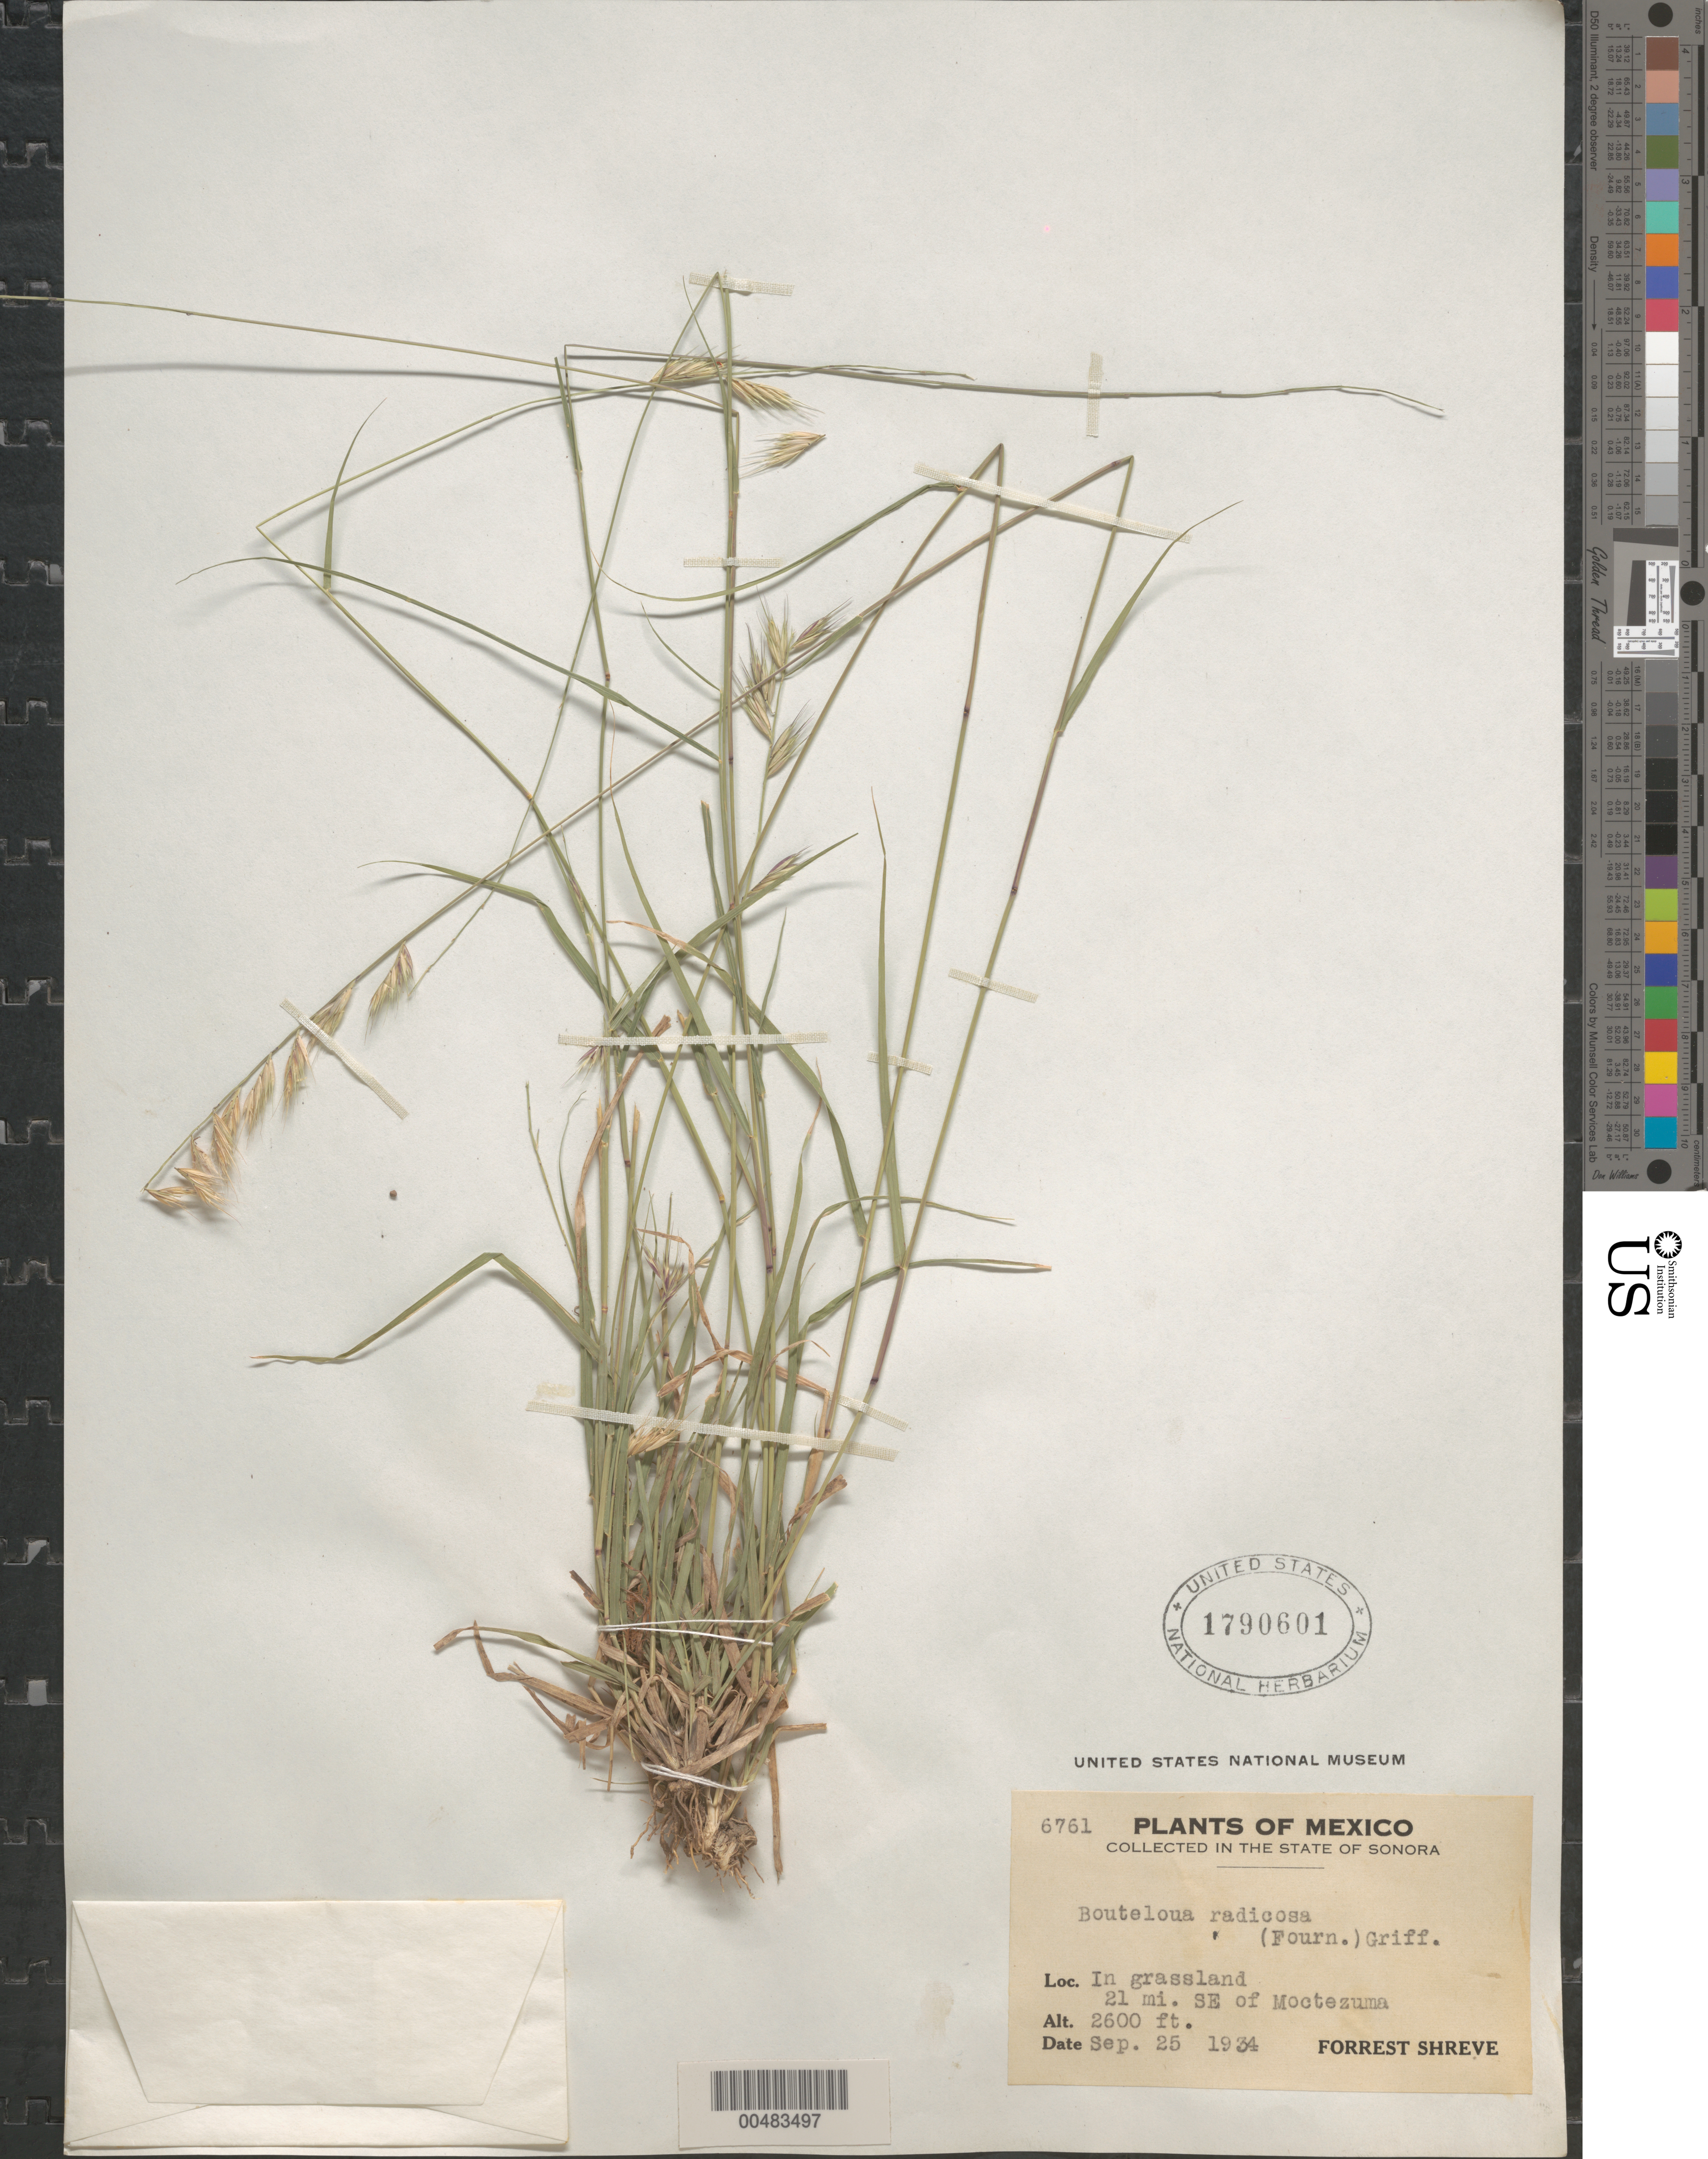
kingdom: Plantae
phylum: Tracheophyta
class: Liliopsida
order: Poales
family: Poaceae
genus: Bouteloua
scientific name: Bouteloua radicosa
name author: (E. Fourn.) Griffiths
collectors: F. Shreve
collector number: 6761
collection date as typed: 25 Sep 1934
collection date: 1934-09-25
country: Mexico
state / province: Sonora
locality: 21 mi SE of Moctesuma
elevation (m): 792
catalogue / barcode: US 1790601